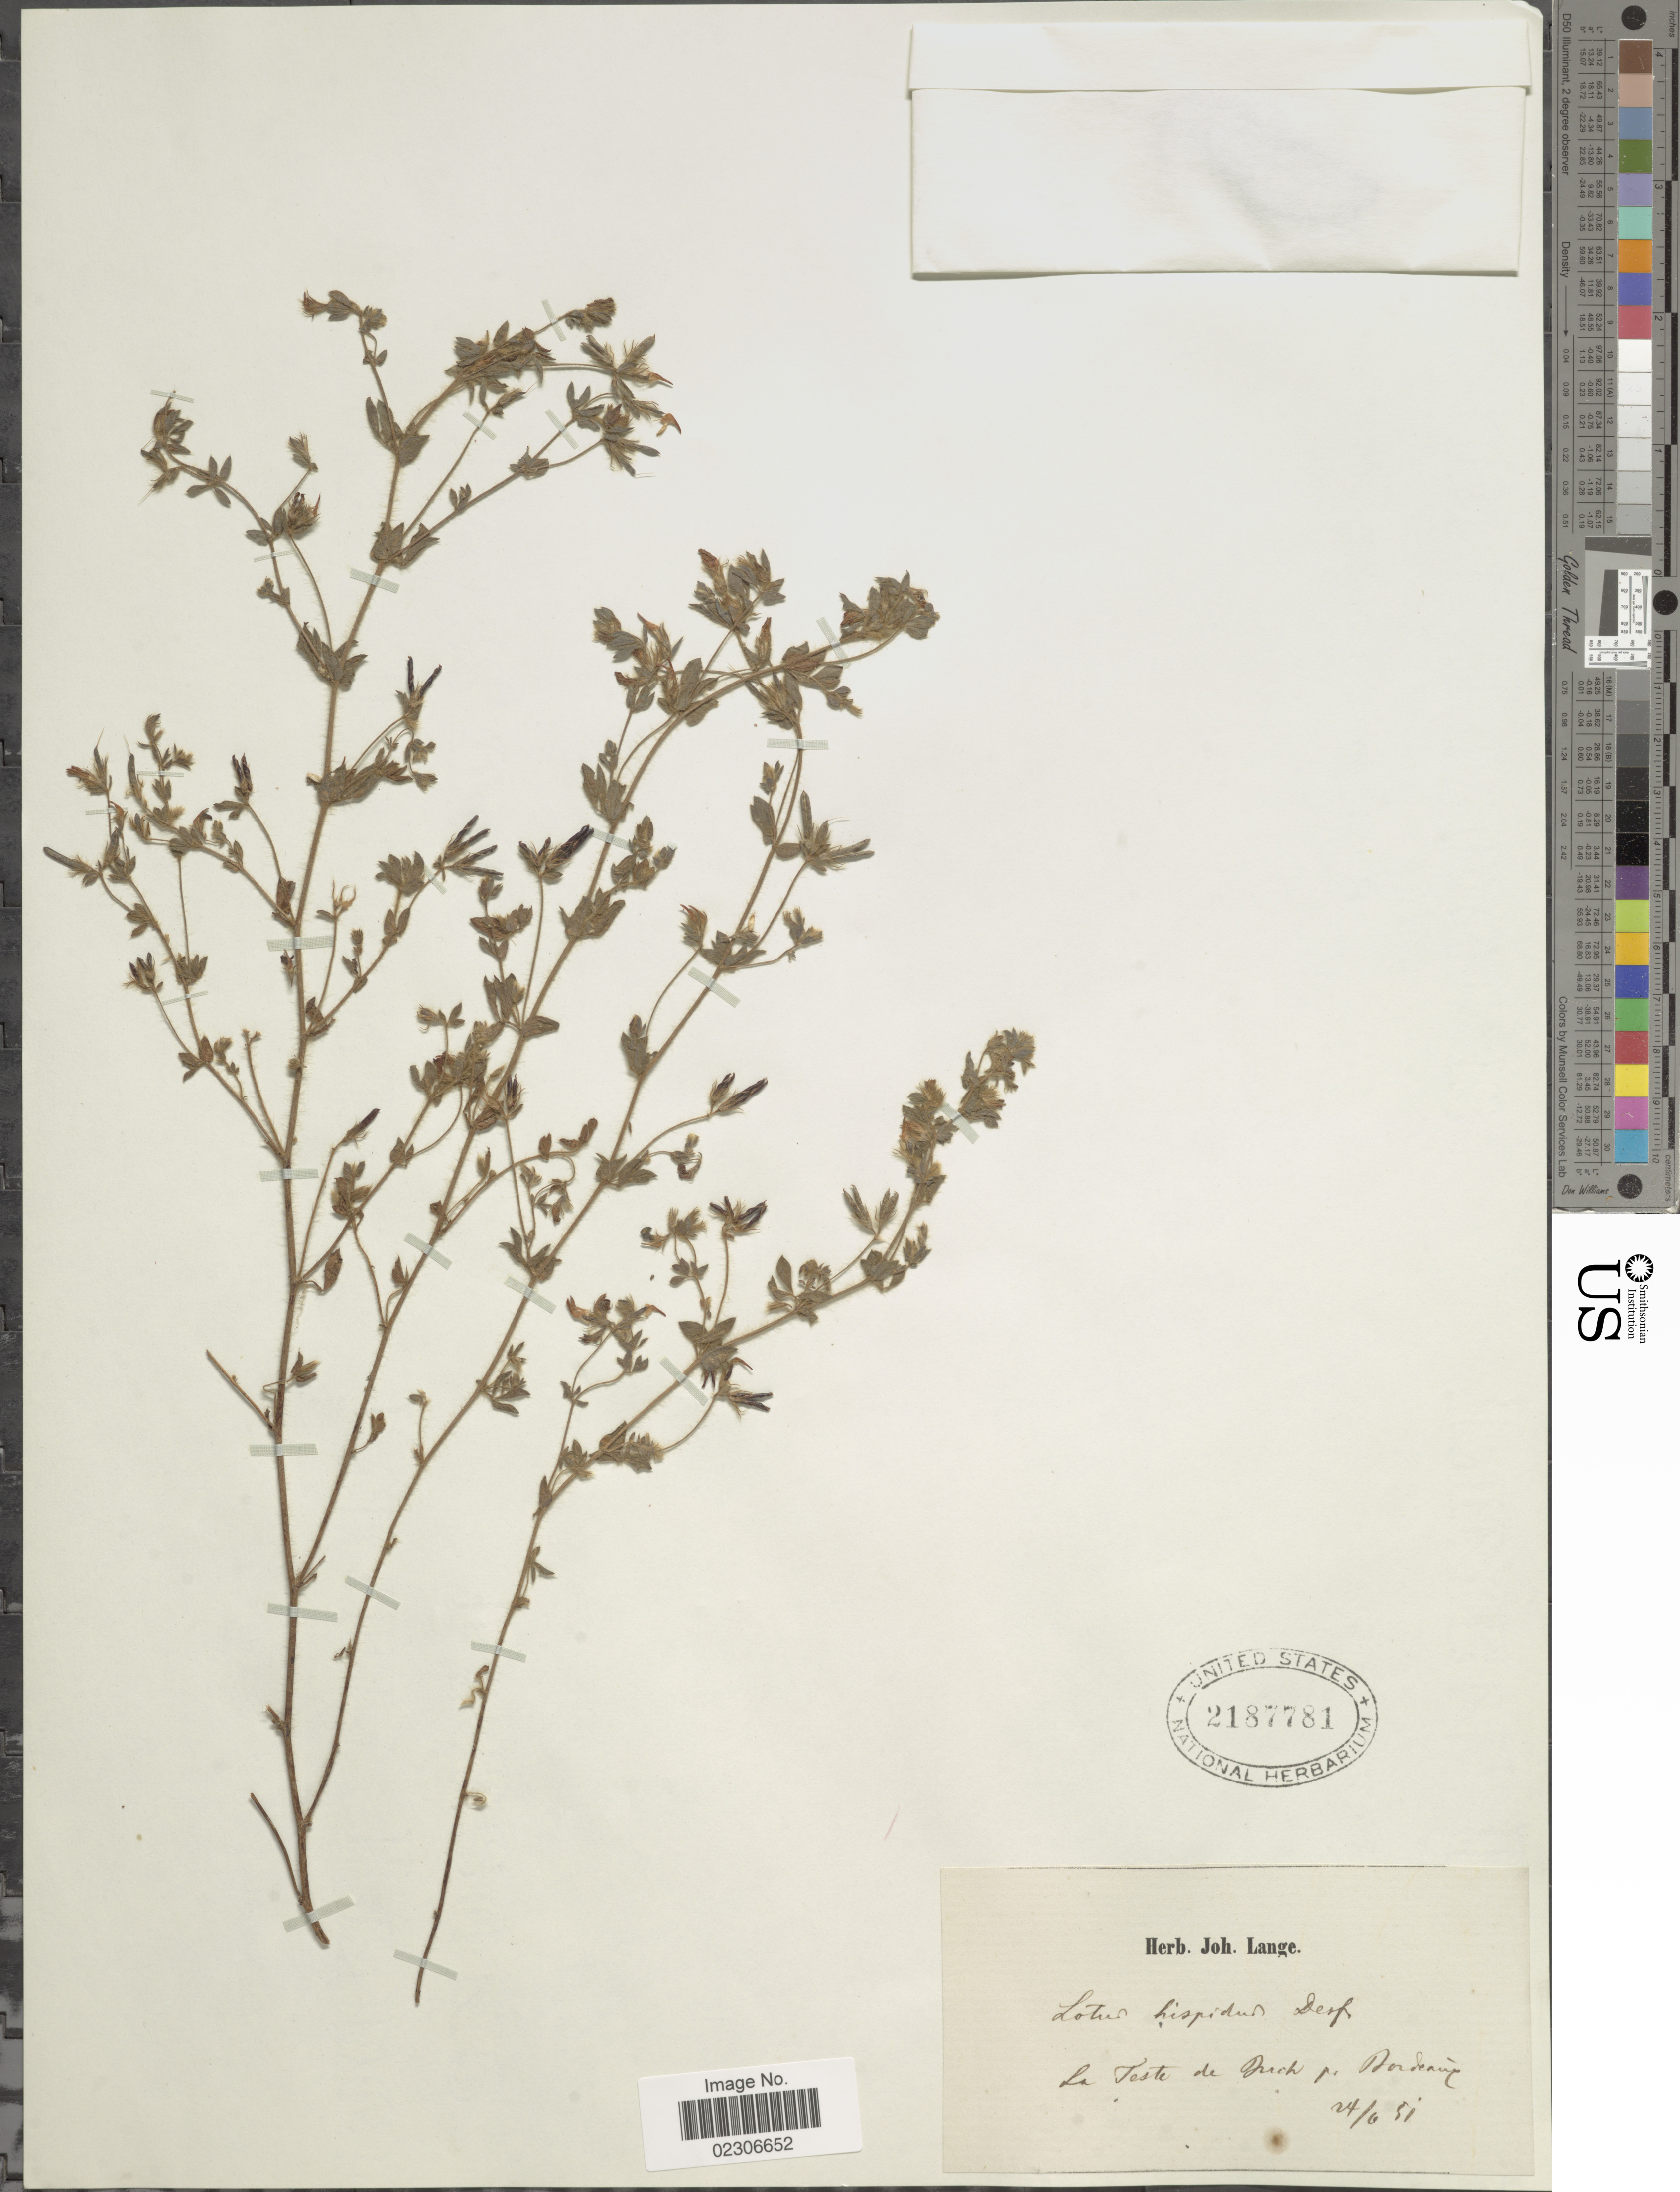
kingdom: Plantae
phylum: Tracheophyta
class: Magnoliopsida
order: Fabales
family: Fabaceae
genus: Lotus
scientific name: Lotus hispidus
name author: DC.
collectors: ex herb. Joh. Lange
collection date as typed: Transcribed d/m/y: 24/6/51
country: France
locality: La Teste de Brich p. Bordeaux [interpreted]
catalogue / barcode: US 2187781